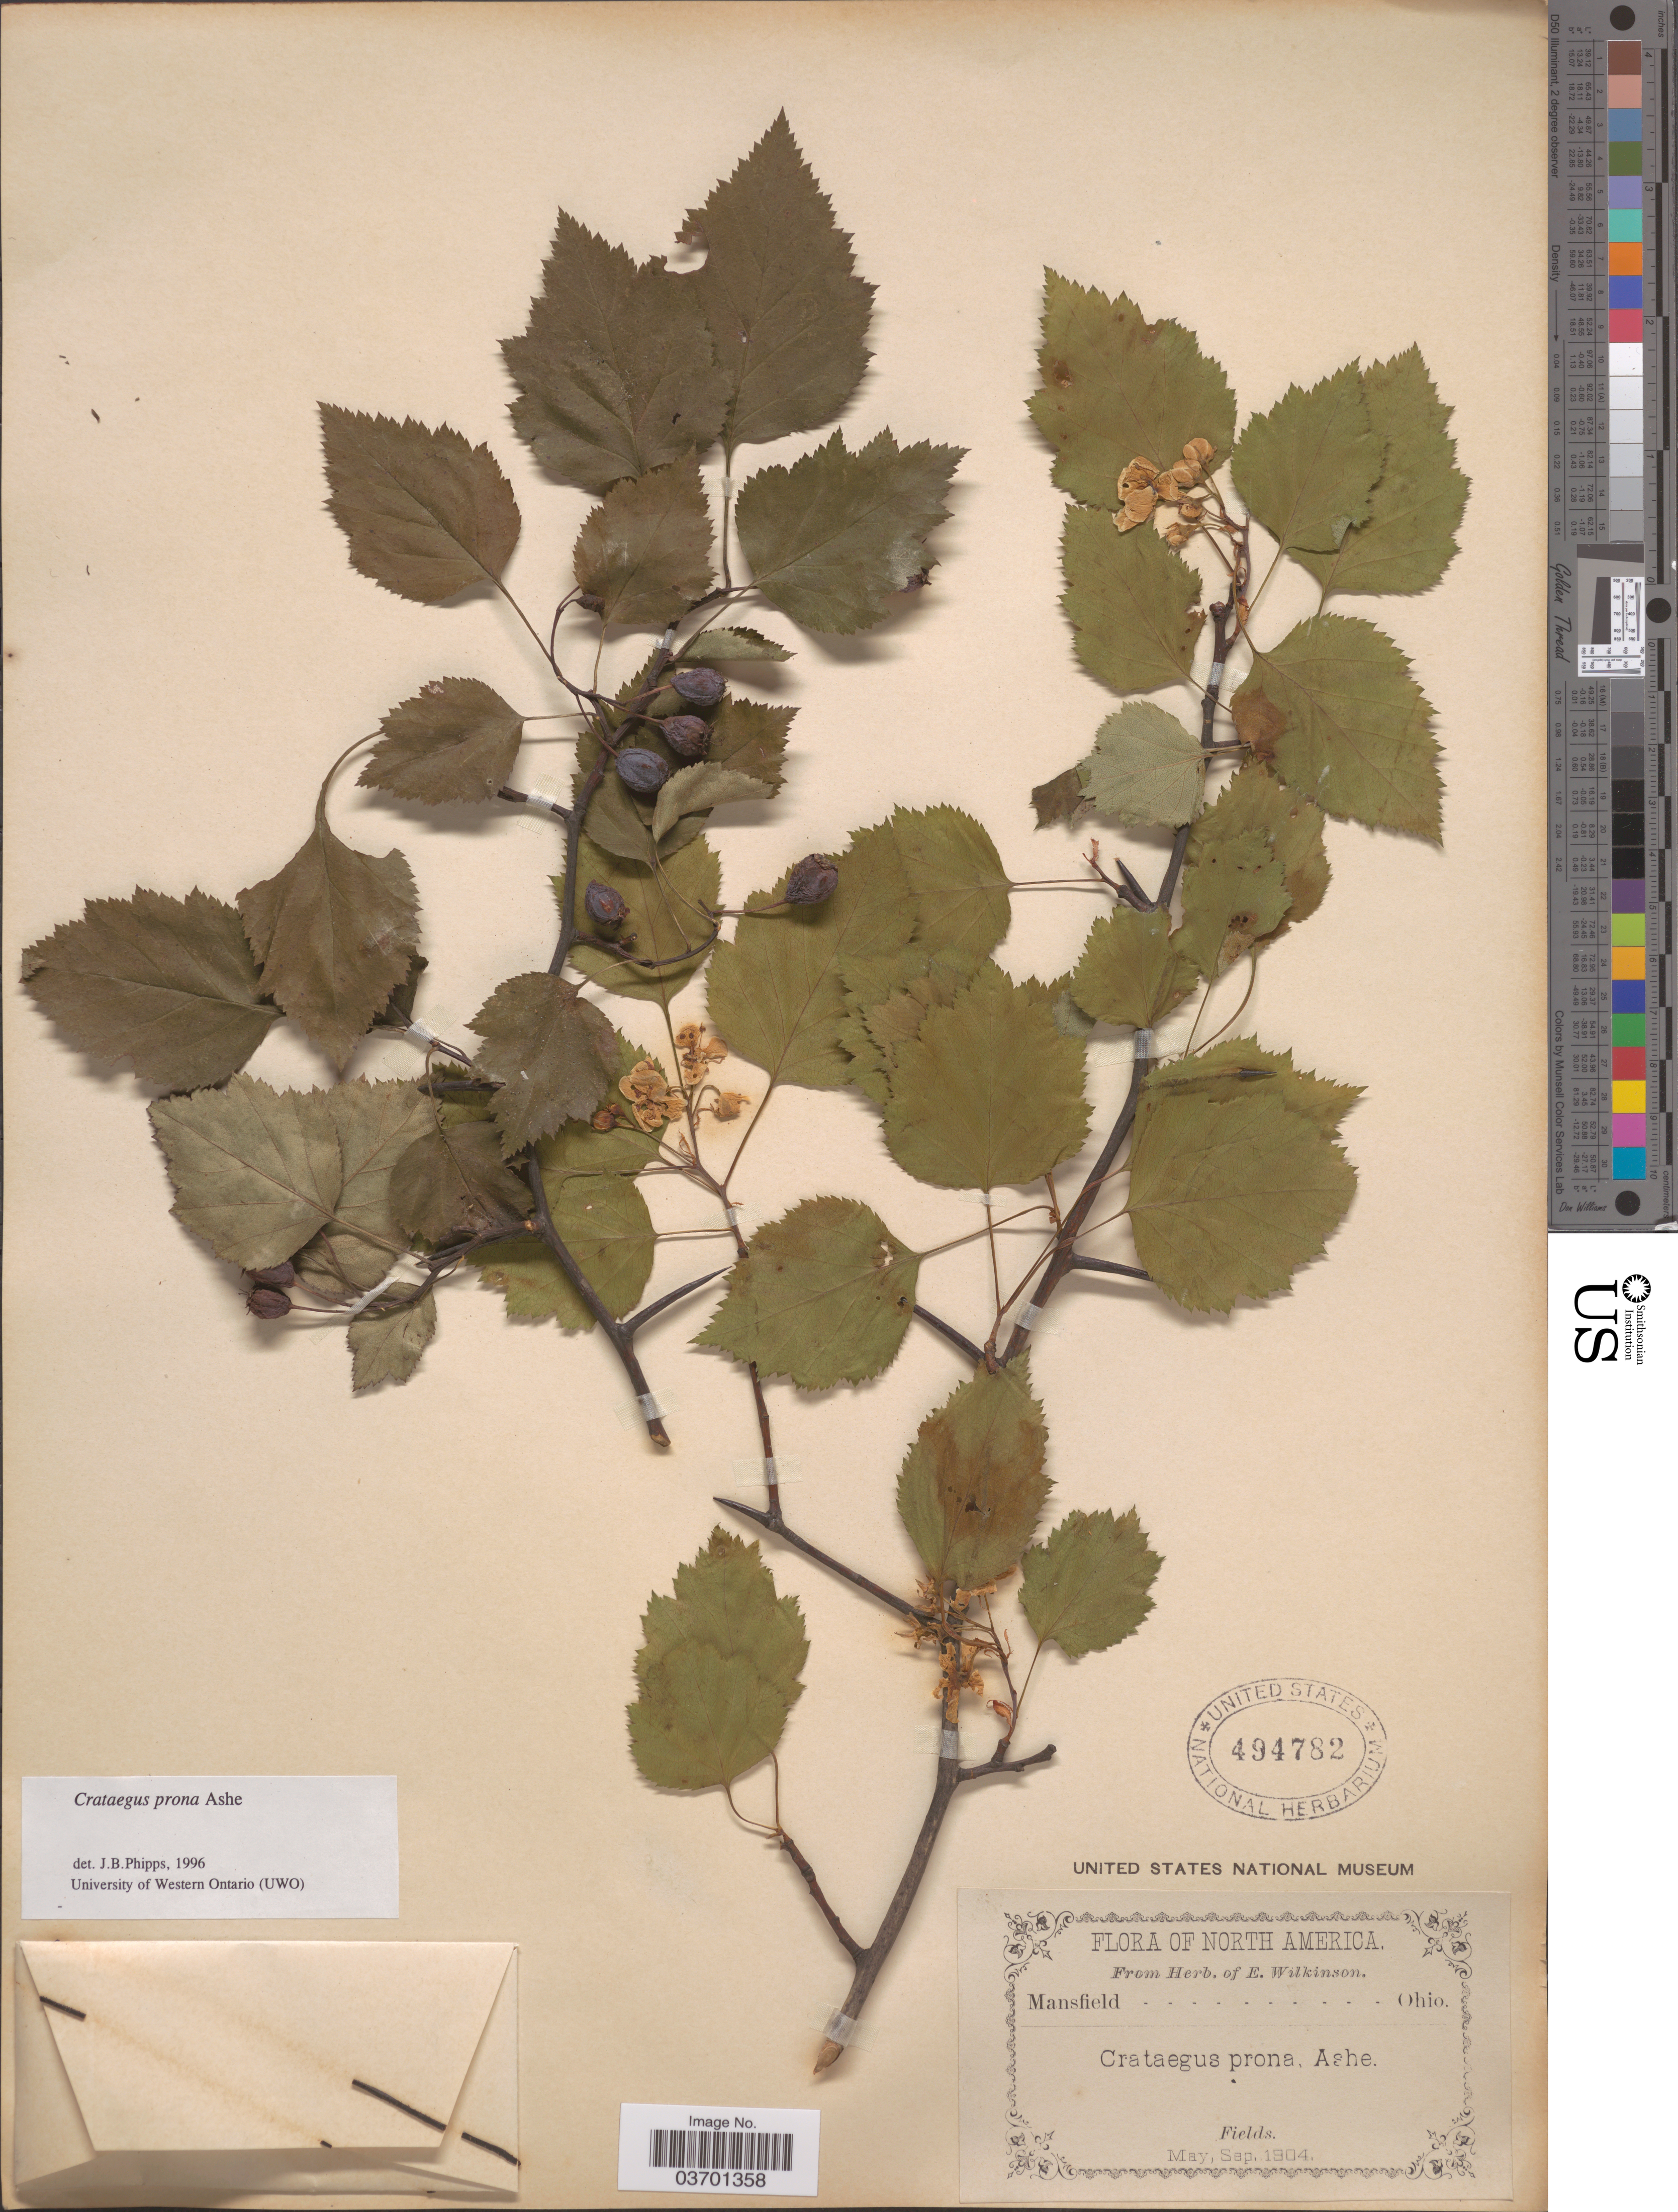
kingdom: Plantae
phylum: Tracheophyta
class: Magnoliopsida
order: Rosales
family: Rosaceae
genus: Crataegus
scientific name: Crataegus prona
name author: Ashe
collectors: ex herb. E. Wilkinson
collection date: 1904-05/1904-09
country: United States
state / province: Ohio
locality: Mansfield.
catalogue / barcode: US 494782